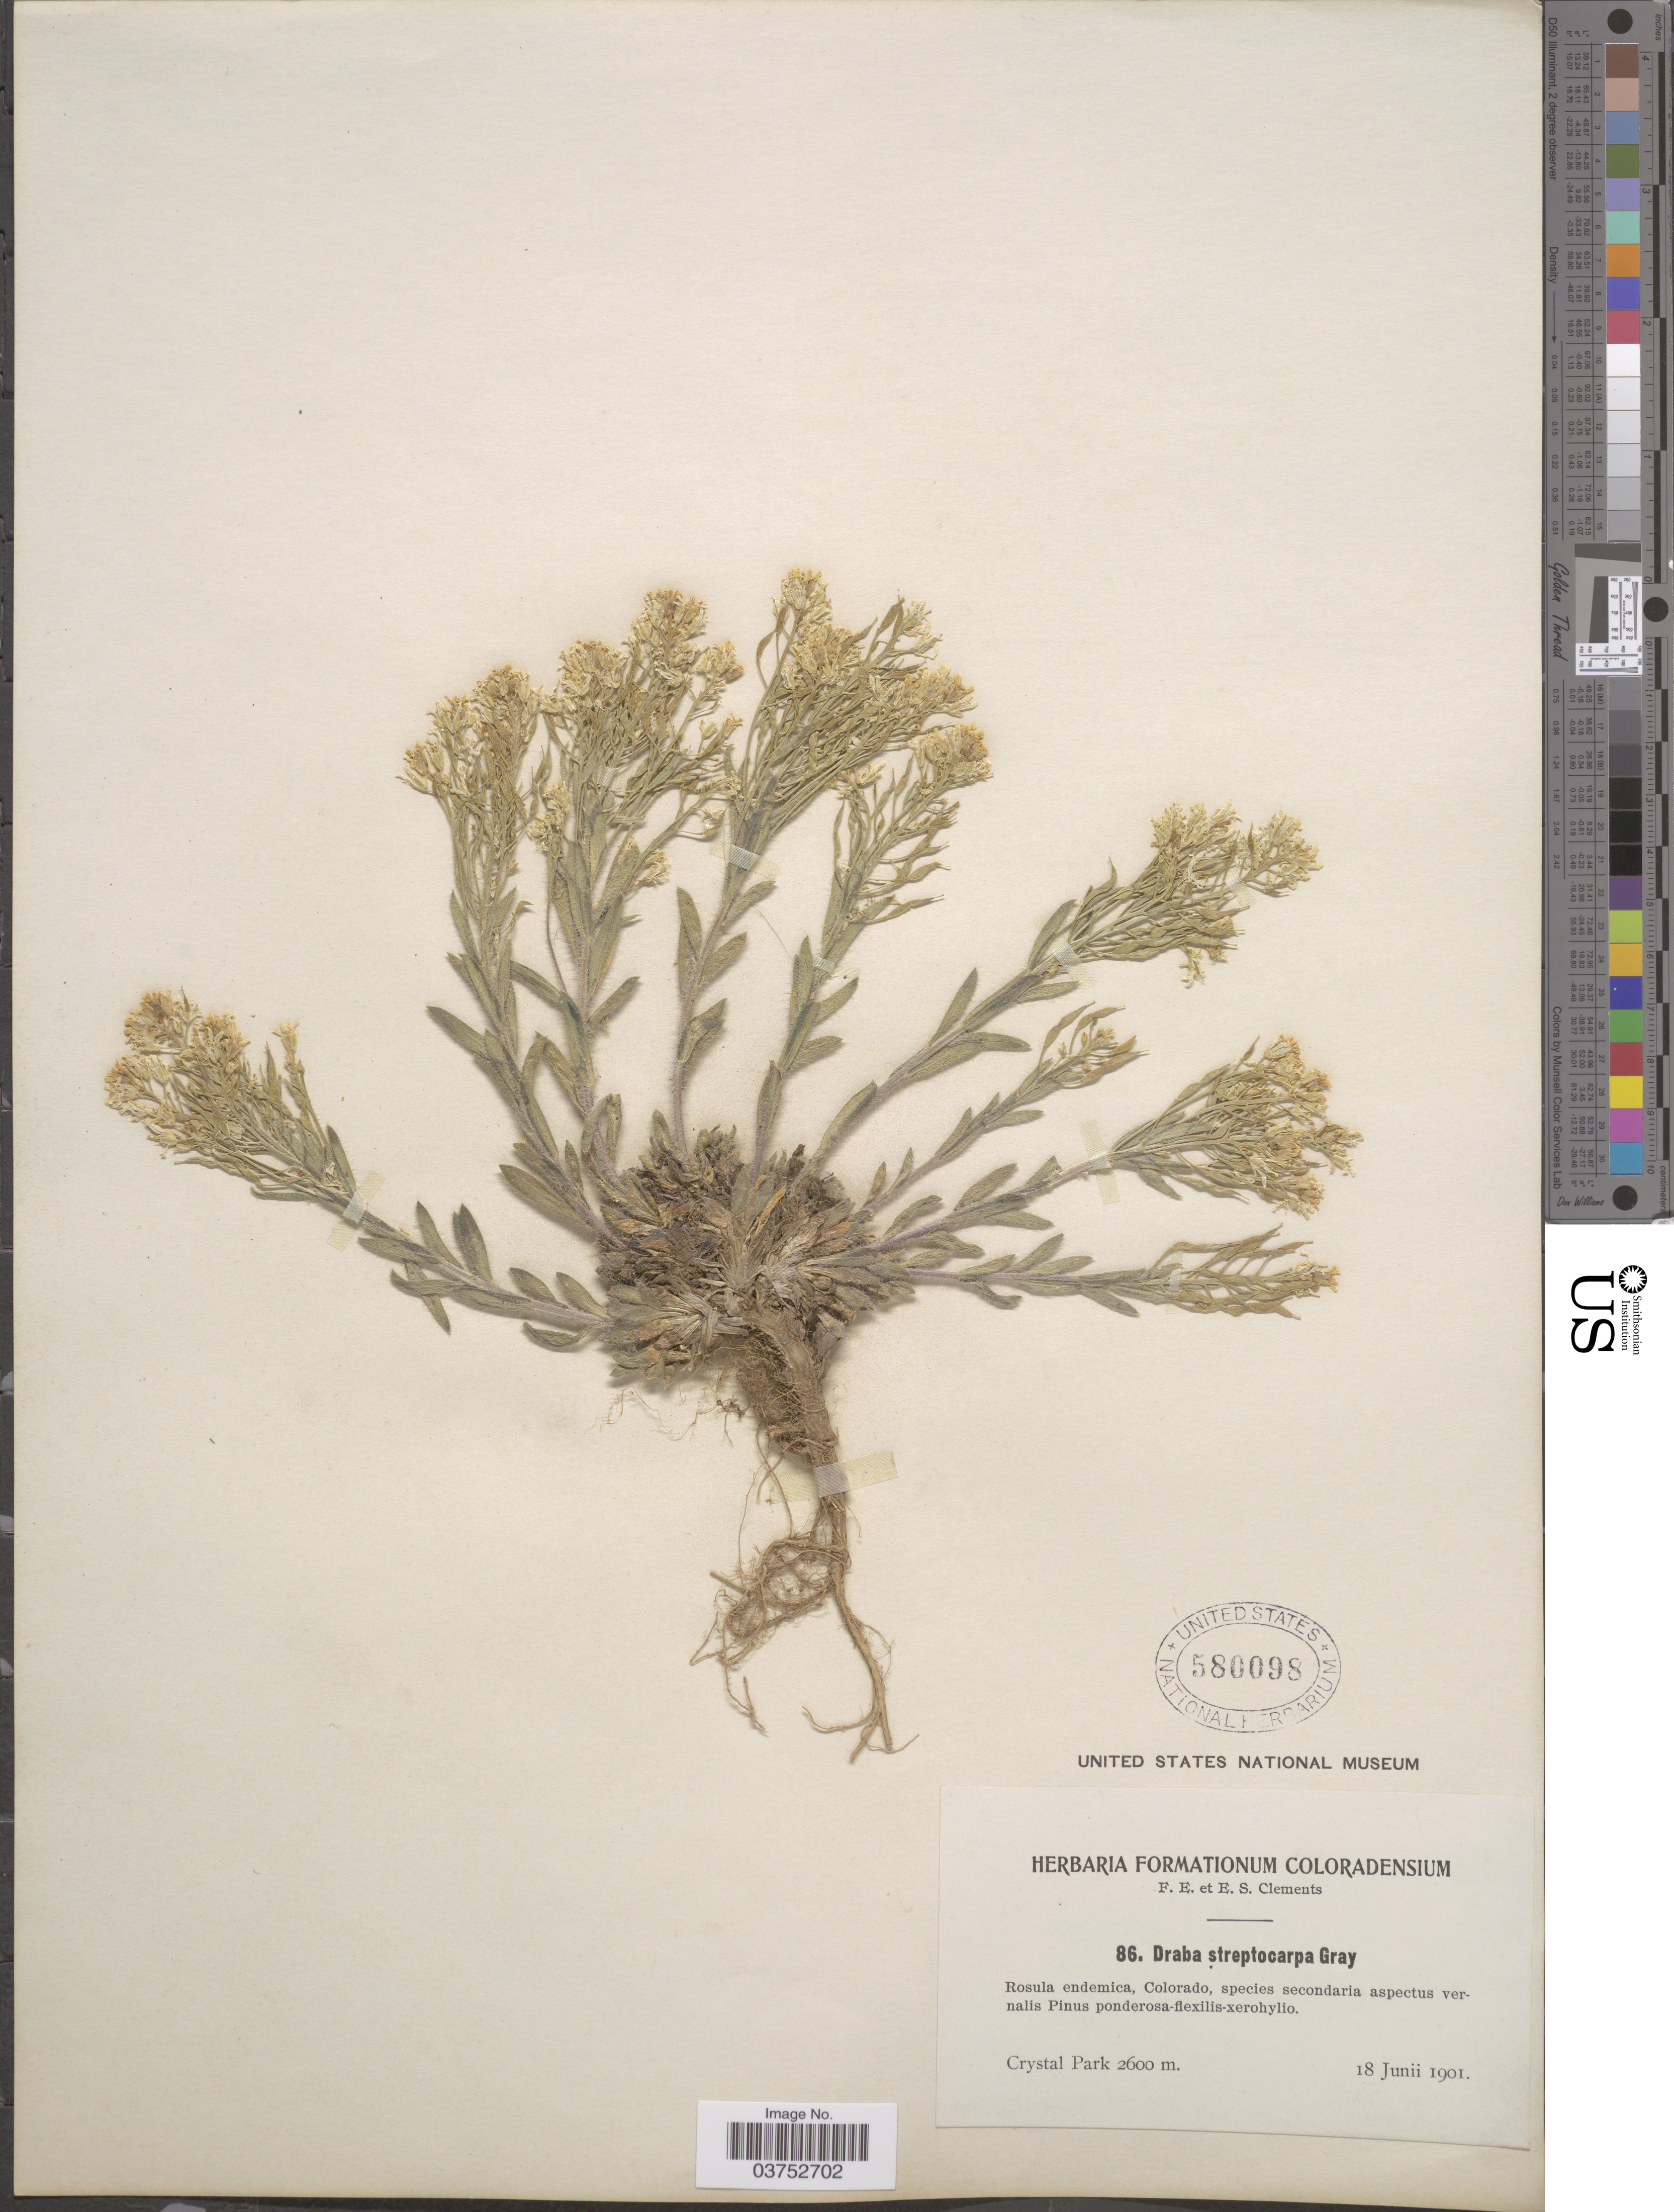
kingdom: Plantae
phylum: Tracheophyta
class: Magnoliopsida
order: Brassicales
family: Brassicaceae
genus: Draba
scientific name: Draba streptocarpa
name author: A. Gray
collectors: F. E. Clements & E. S. Clements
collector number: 86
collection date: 1901-06-18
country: United States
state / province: Colorado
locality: Crystal Park.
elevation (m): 2600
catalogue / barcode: US 580098